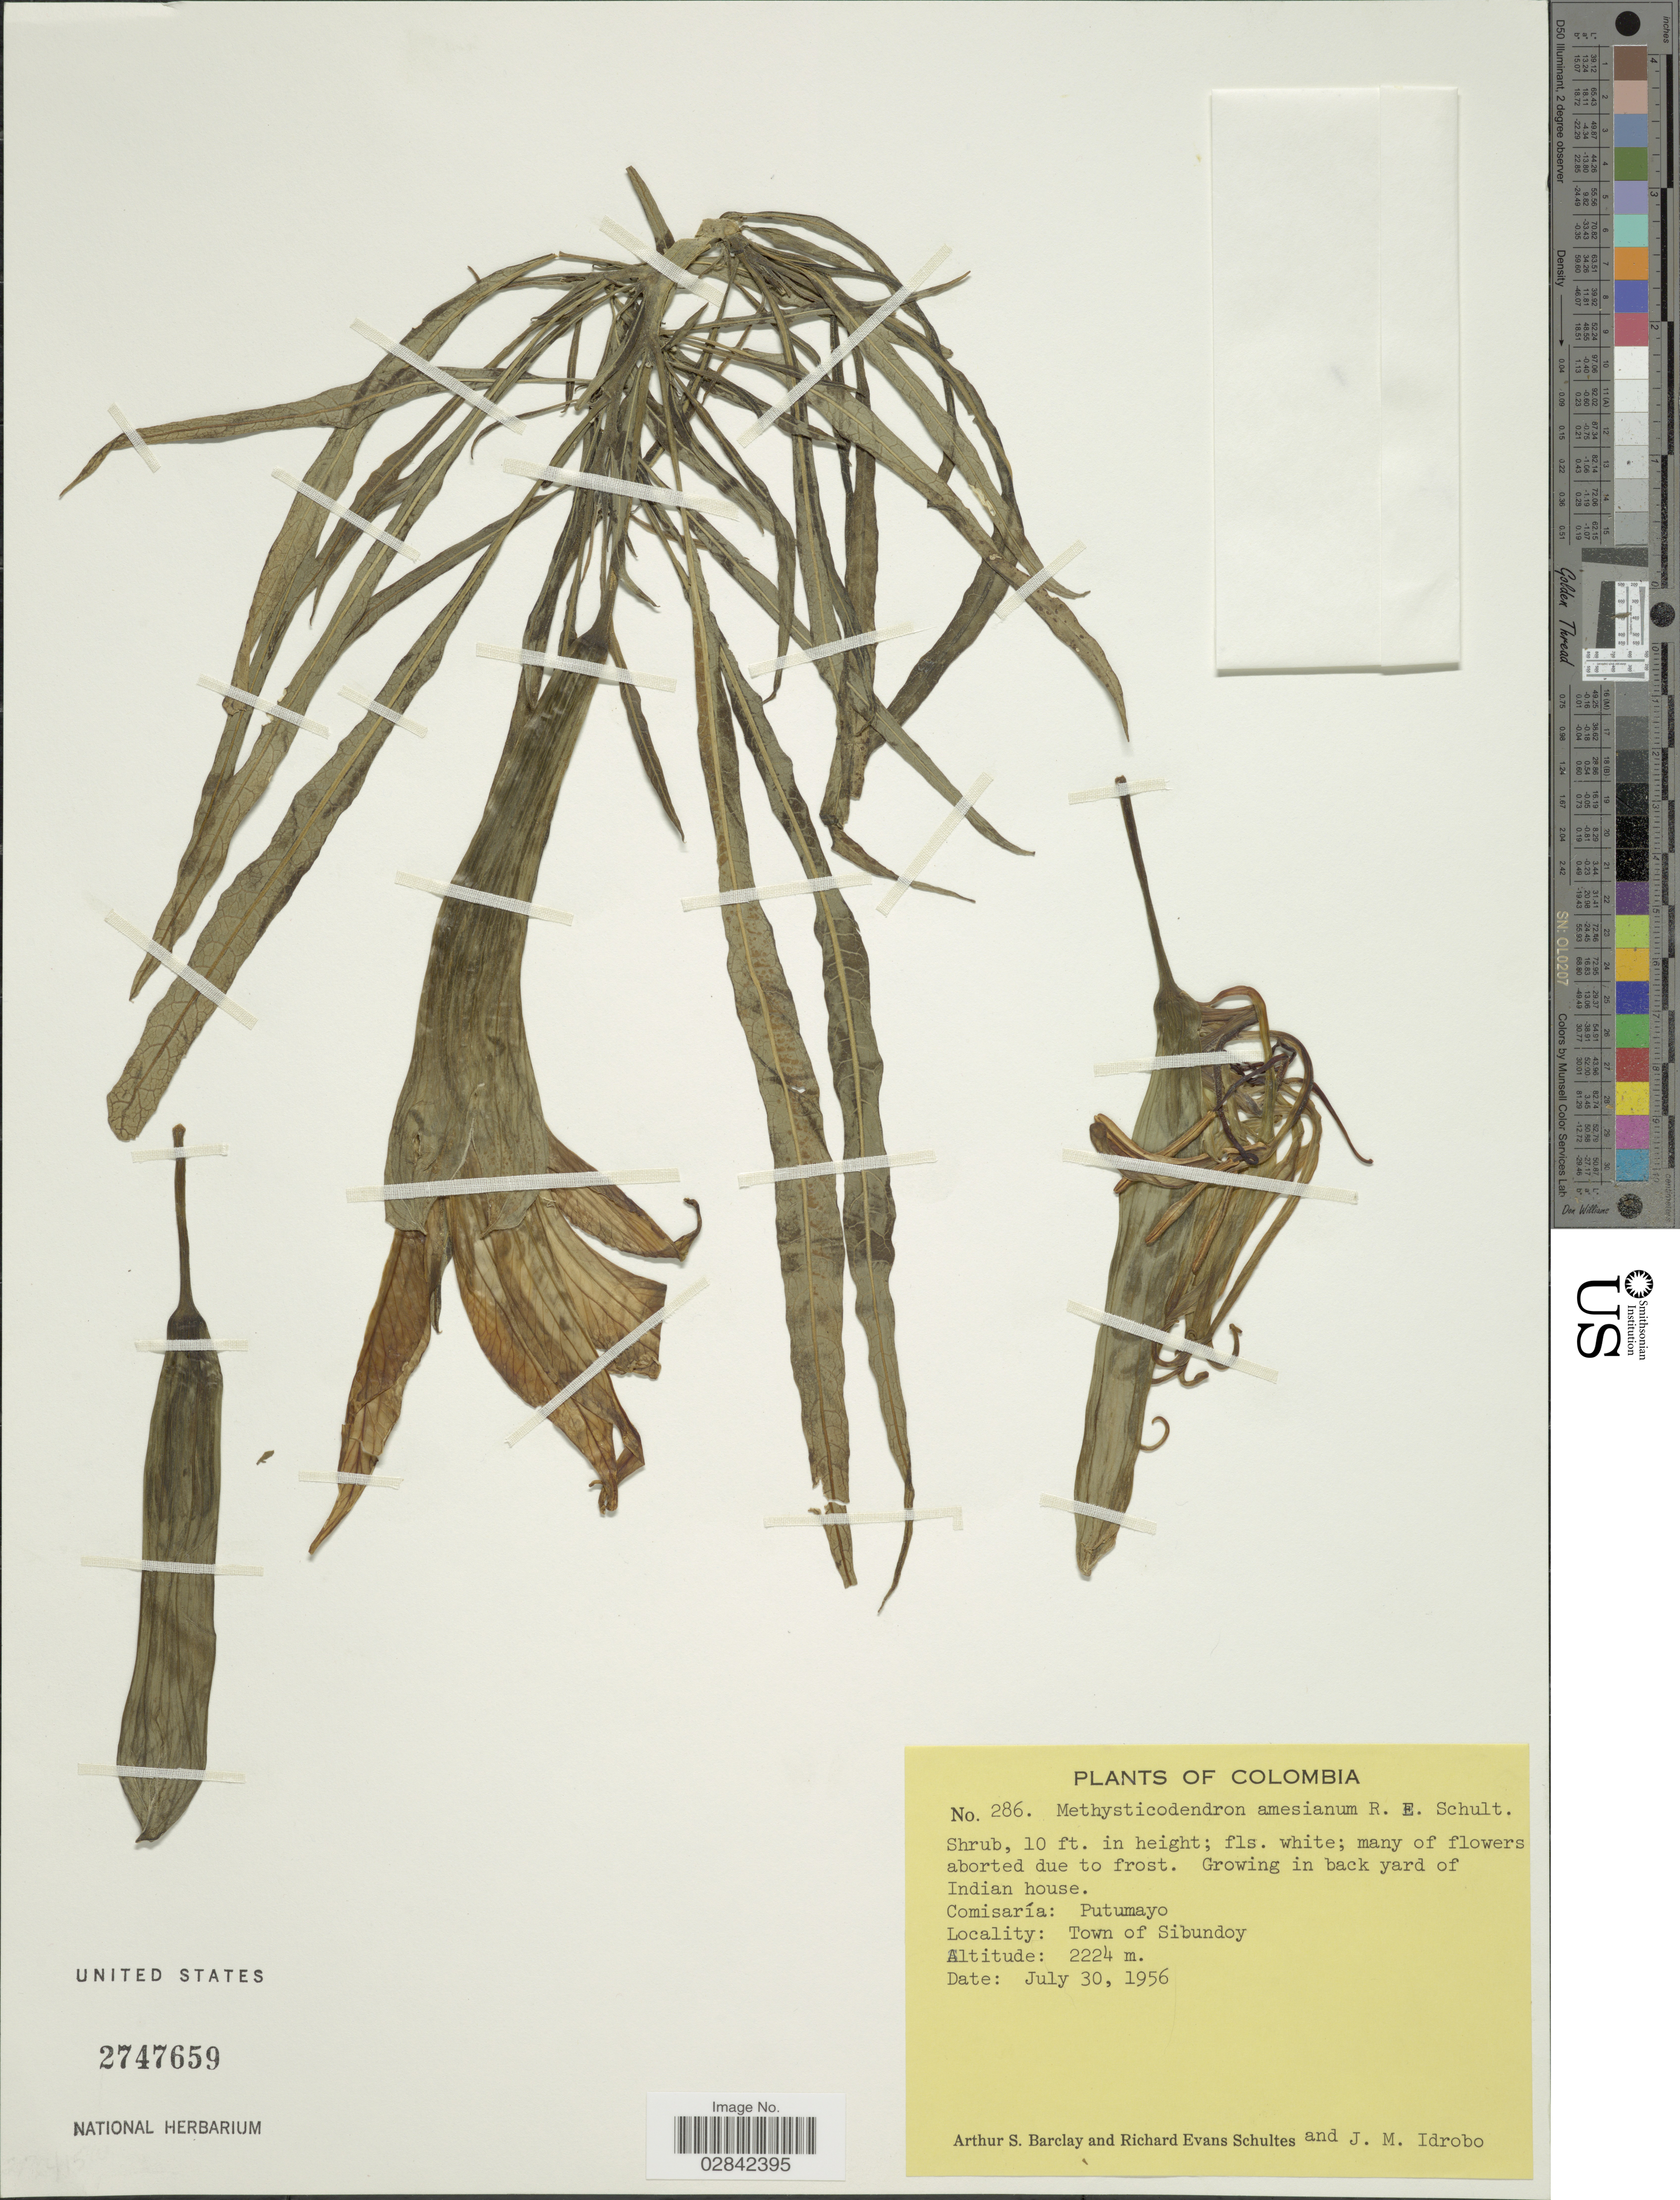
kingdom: Plantae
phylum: Tracheophyta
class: Magnoliopsida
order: Solanales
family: Solanaceae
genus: Brugmansia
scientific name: Brugmansia x candida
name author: Pers.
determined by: Kehoe, J.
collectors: A. S. Barclay, R. E. Schultes & J. M. Idrobo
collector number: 286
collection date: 1956-07-30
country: Colombia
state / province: Putumayo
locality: Comisaría: Putumayo, Town of Sibundoy.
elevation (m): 2224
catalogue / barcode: US 2747659